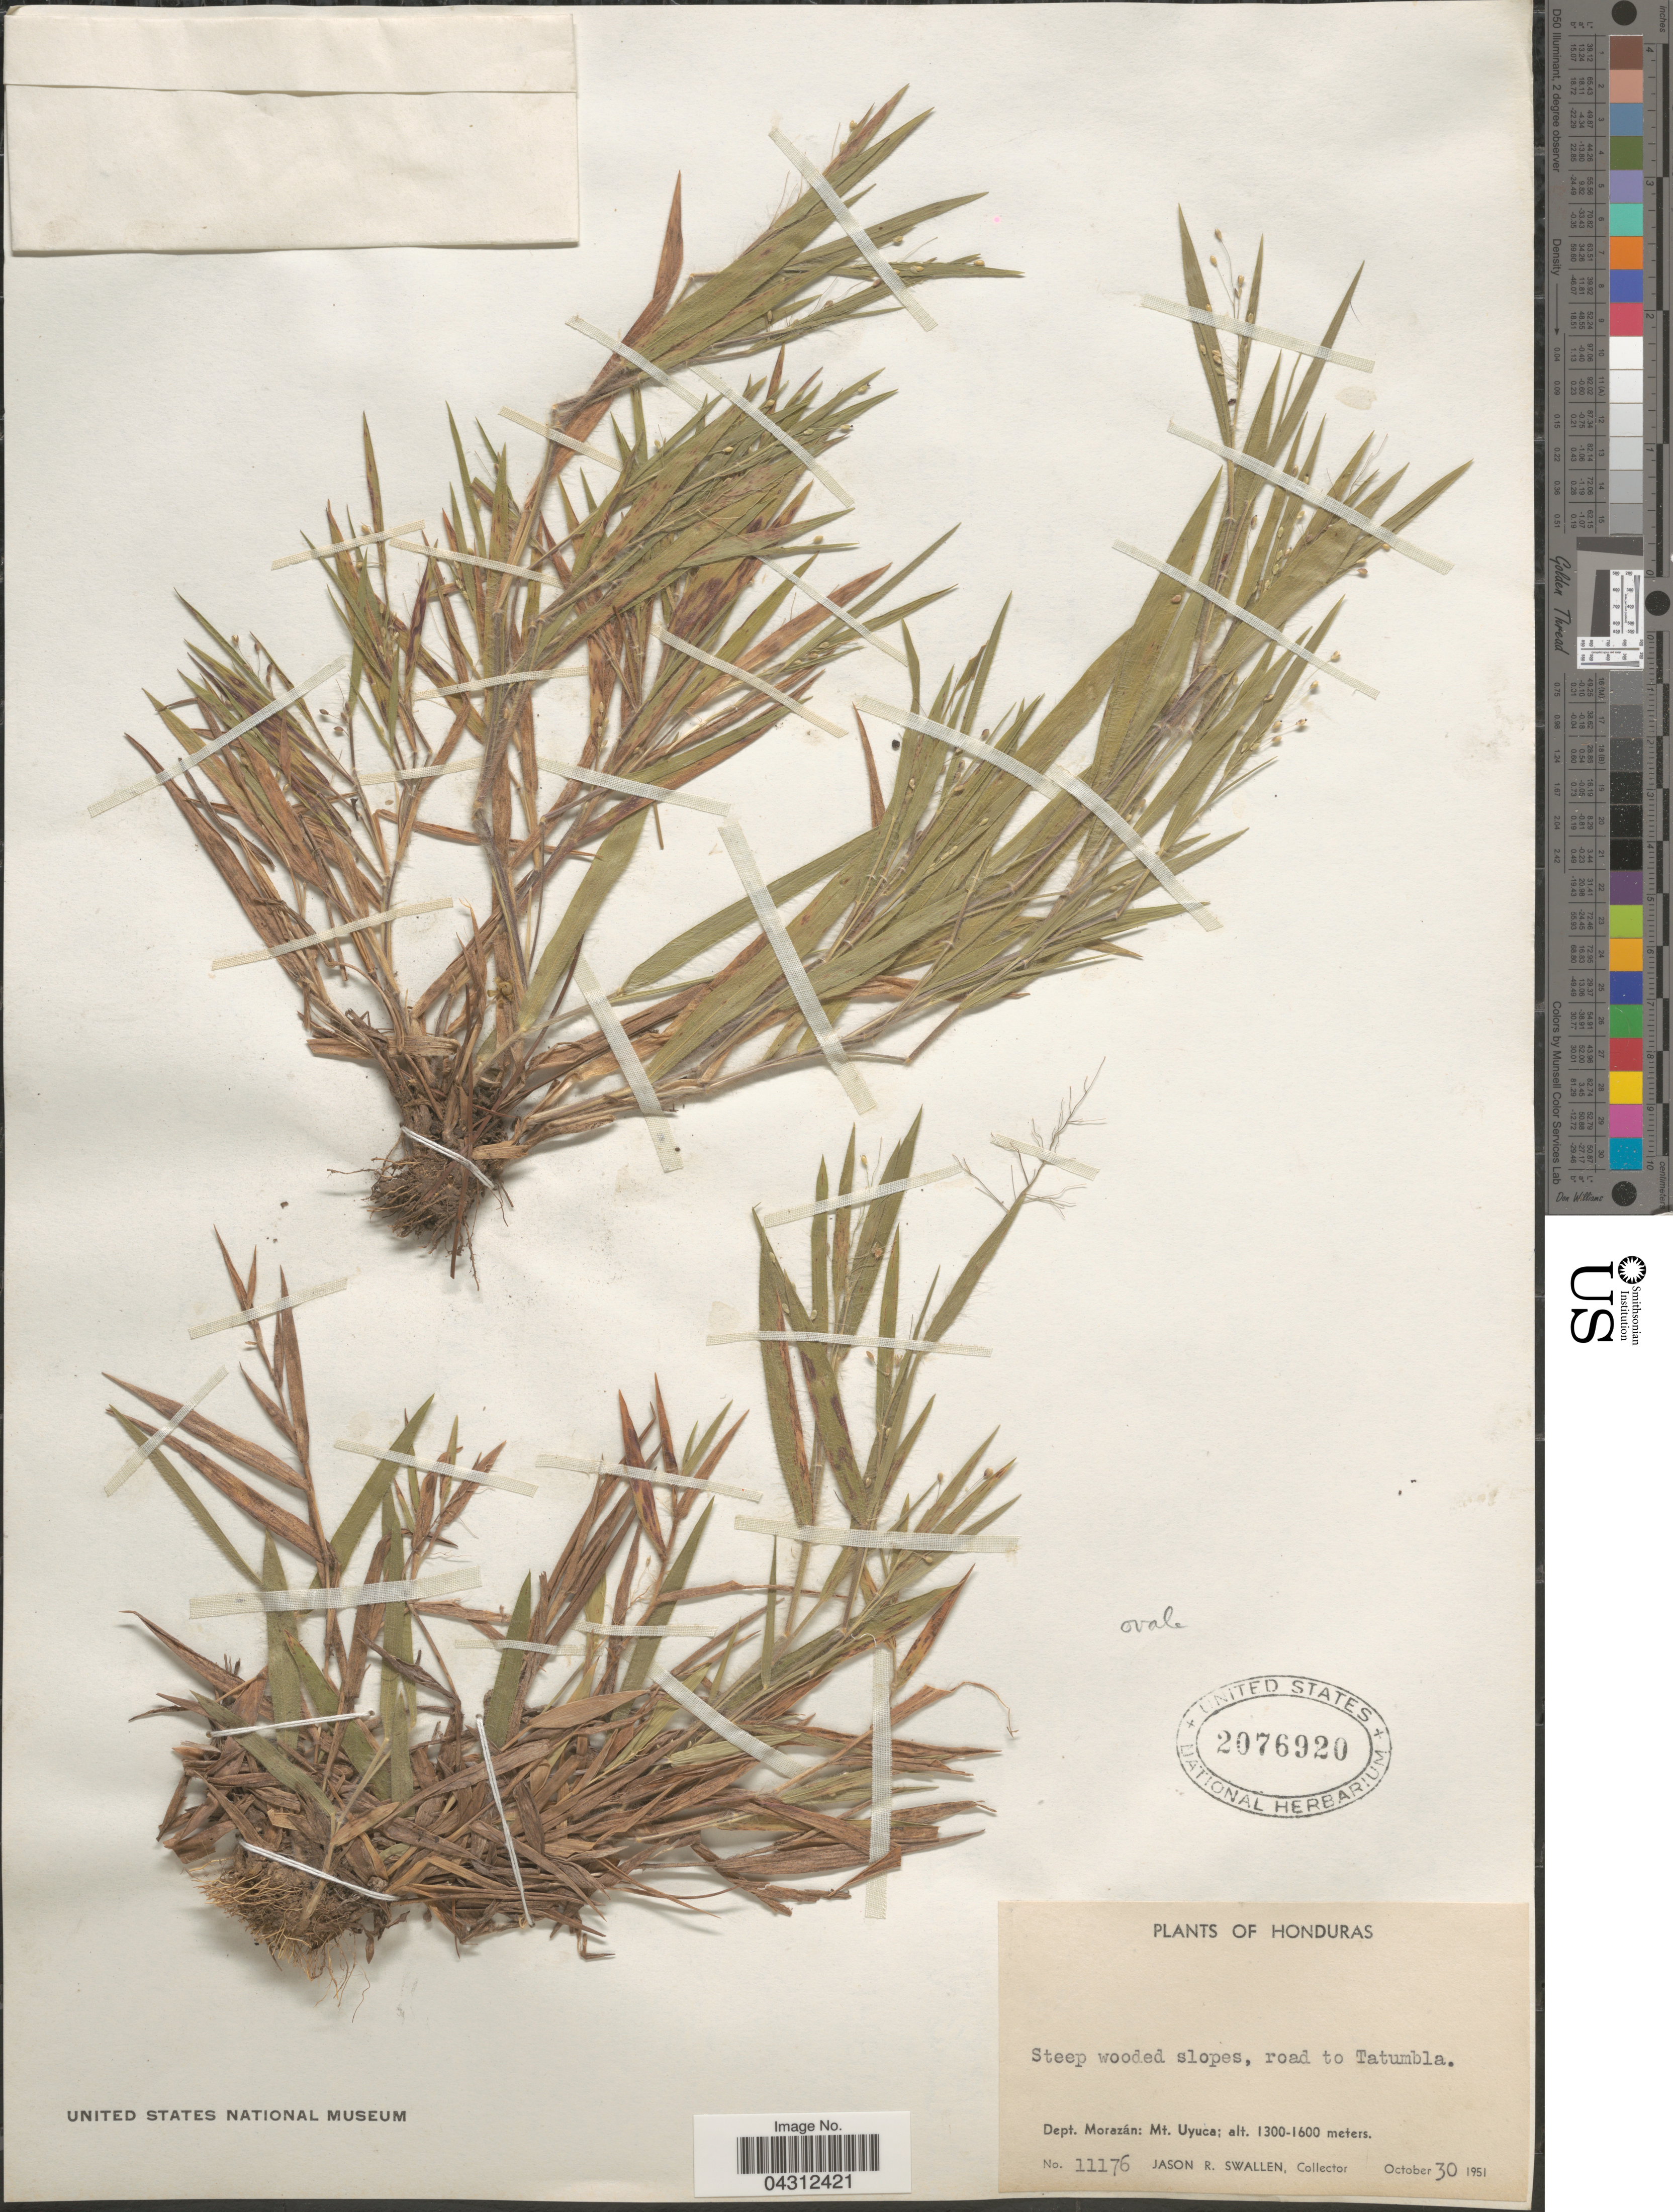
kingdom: Plantae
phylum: Tracheophyta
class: Liliopsida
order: Poales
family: Poaceae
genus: Panicum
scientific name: Panicum sp.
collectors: J. R. Swallen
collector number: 11176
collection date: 1951-10-30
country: Honduras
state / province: Fco. Morazán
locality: Steep wooded slopes, road to Tatumbla. Dept. Morazán: Mt. Uyuca.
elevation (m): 1300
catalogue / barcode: US 2076920